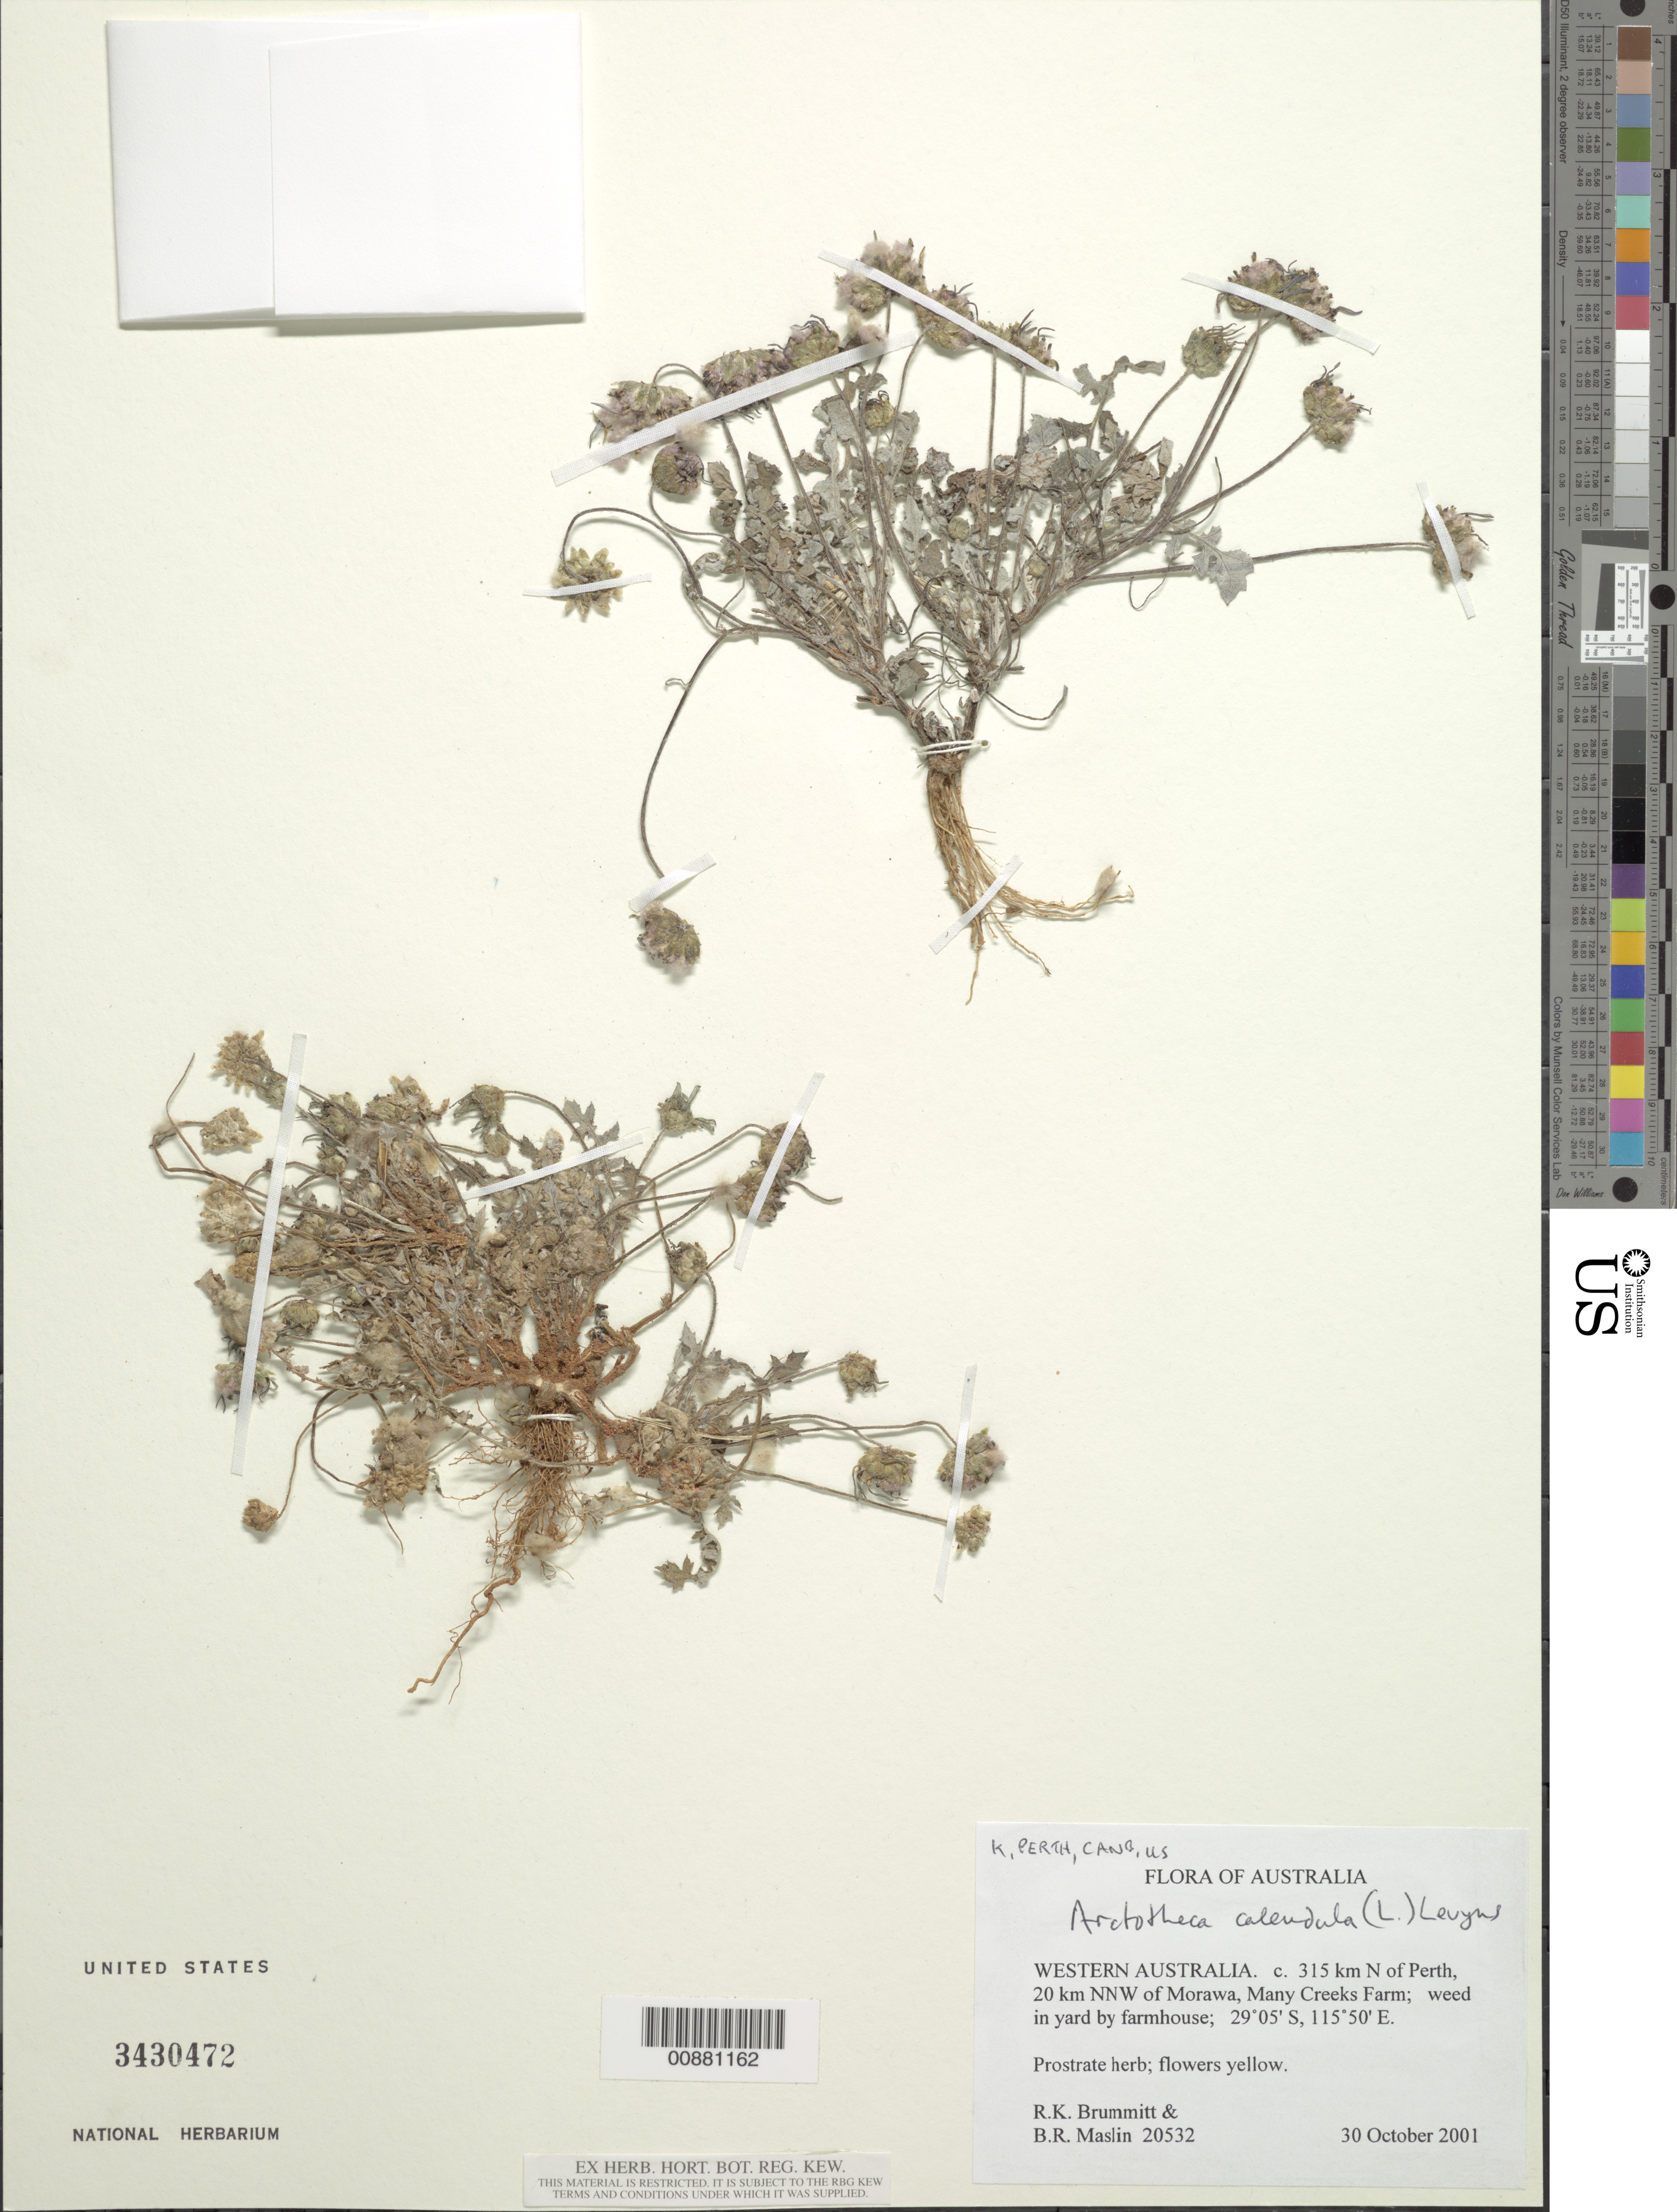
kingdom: Plantae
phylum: Tracheophyta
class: Magnoliopsida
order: Asterales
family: Asteraceae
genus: Arctotheca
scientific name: Arctotheca calendula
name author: (L.) Levyns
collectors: R. K. Brummitt & B. Maslin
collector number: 20532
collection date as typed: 30 October 2001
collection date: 2001-10-30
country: Australia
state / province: Western Australia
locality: Perth, c. 315km N of, 20 km NNW of Morawa, Many Creeks Farm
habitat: Yard by farmhouse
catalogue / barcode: US 3430472